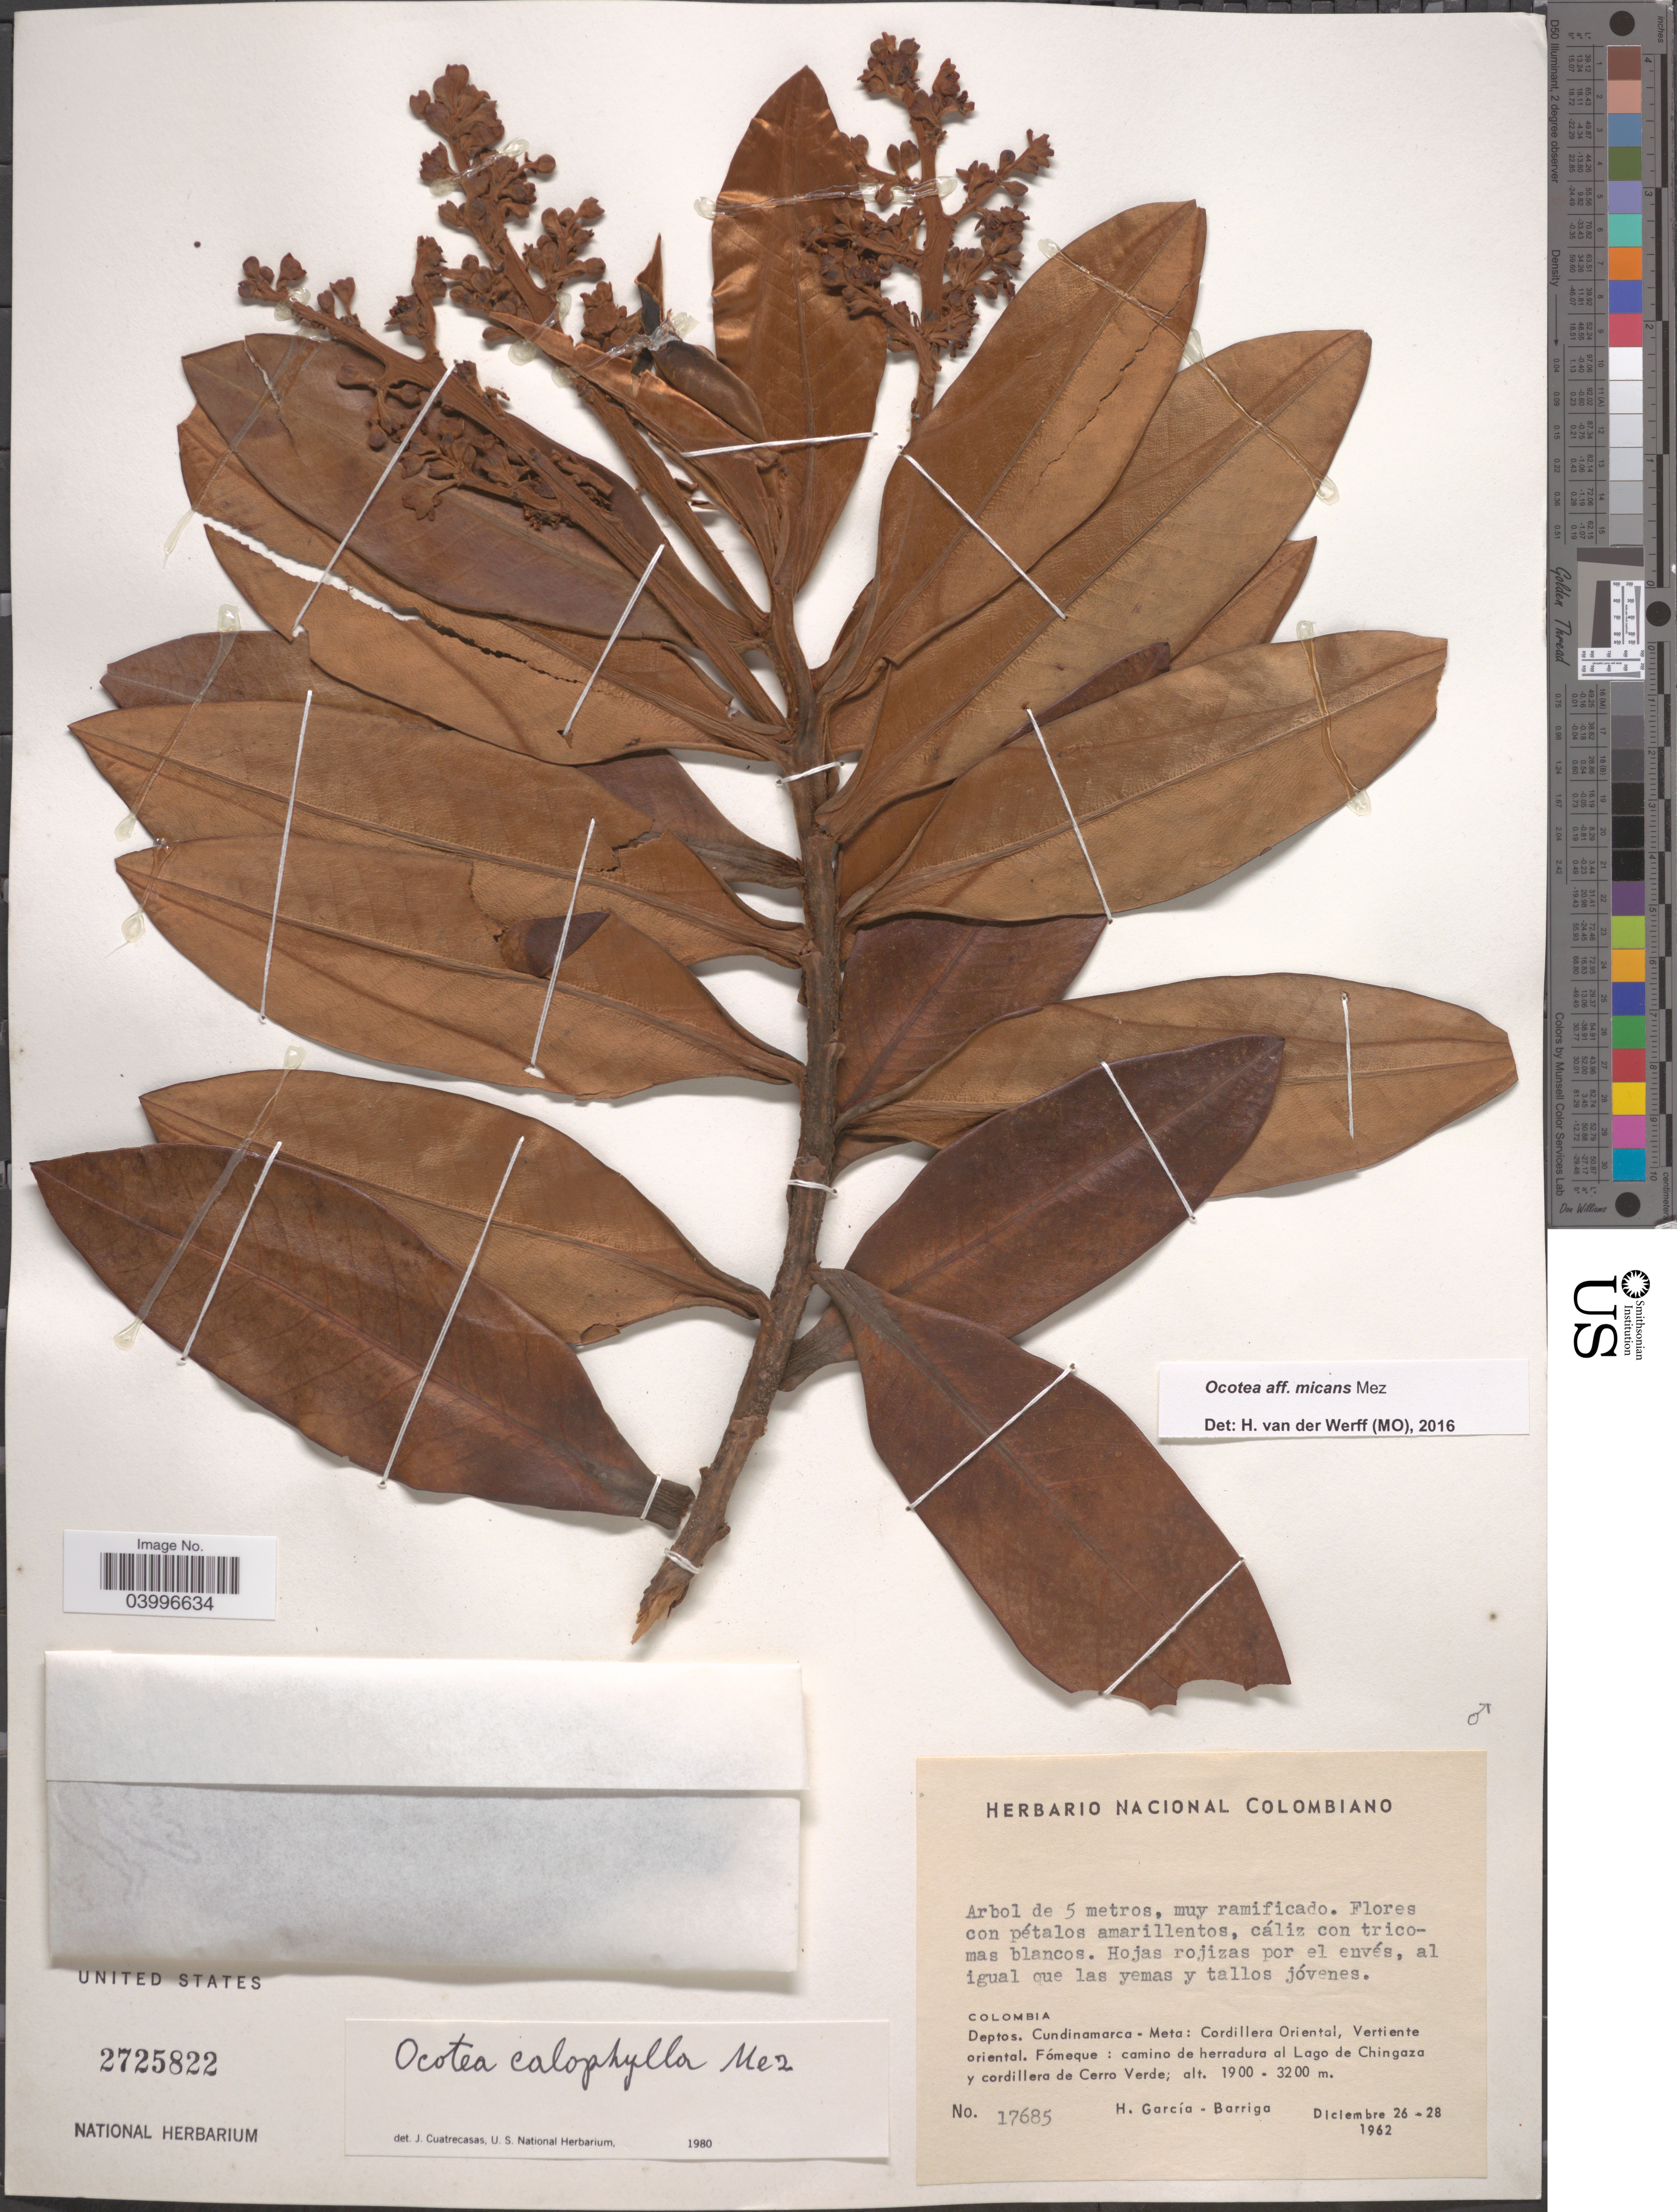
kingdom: Plantae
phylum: Tracheophyta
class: Magnoliopsida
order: Laurales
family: Lauraceae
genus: Ocotea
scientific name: Ocotea micans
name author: Mez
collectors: H. García Barriga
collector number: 17685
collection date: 1962-12-26/1962-12-28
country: Colombia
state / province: Cundinamarca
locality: Deptos. Cundinamarca - Meta: Cordillera Oriental, Vertiente oriental. Fómeque: camino de herradura al Lago de Chingaza y cordillera de Cerro Verde.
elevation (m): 1900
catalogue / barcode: US 2725822